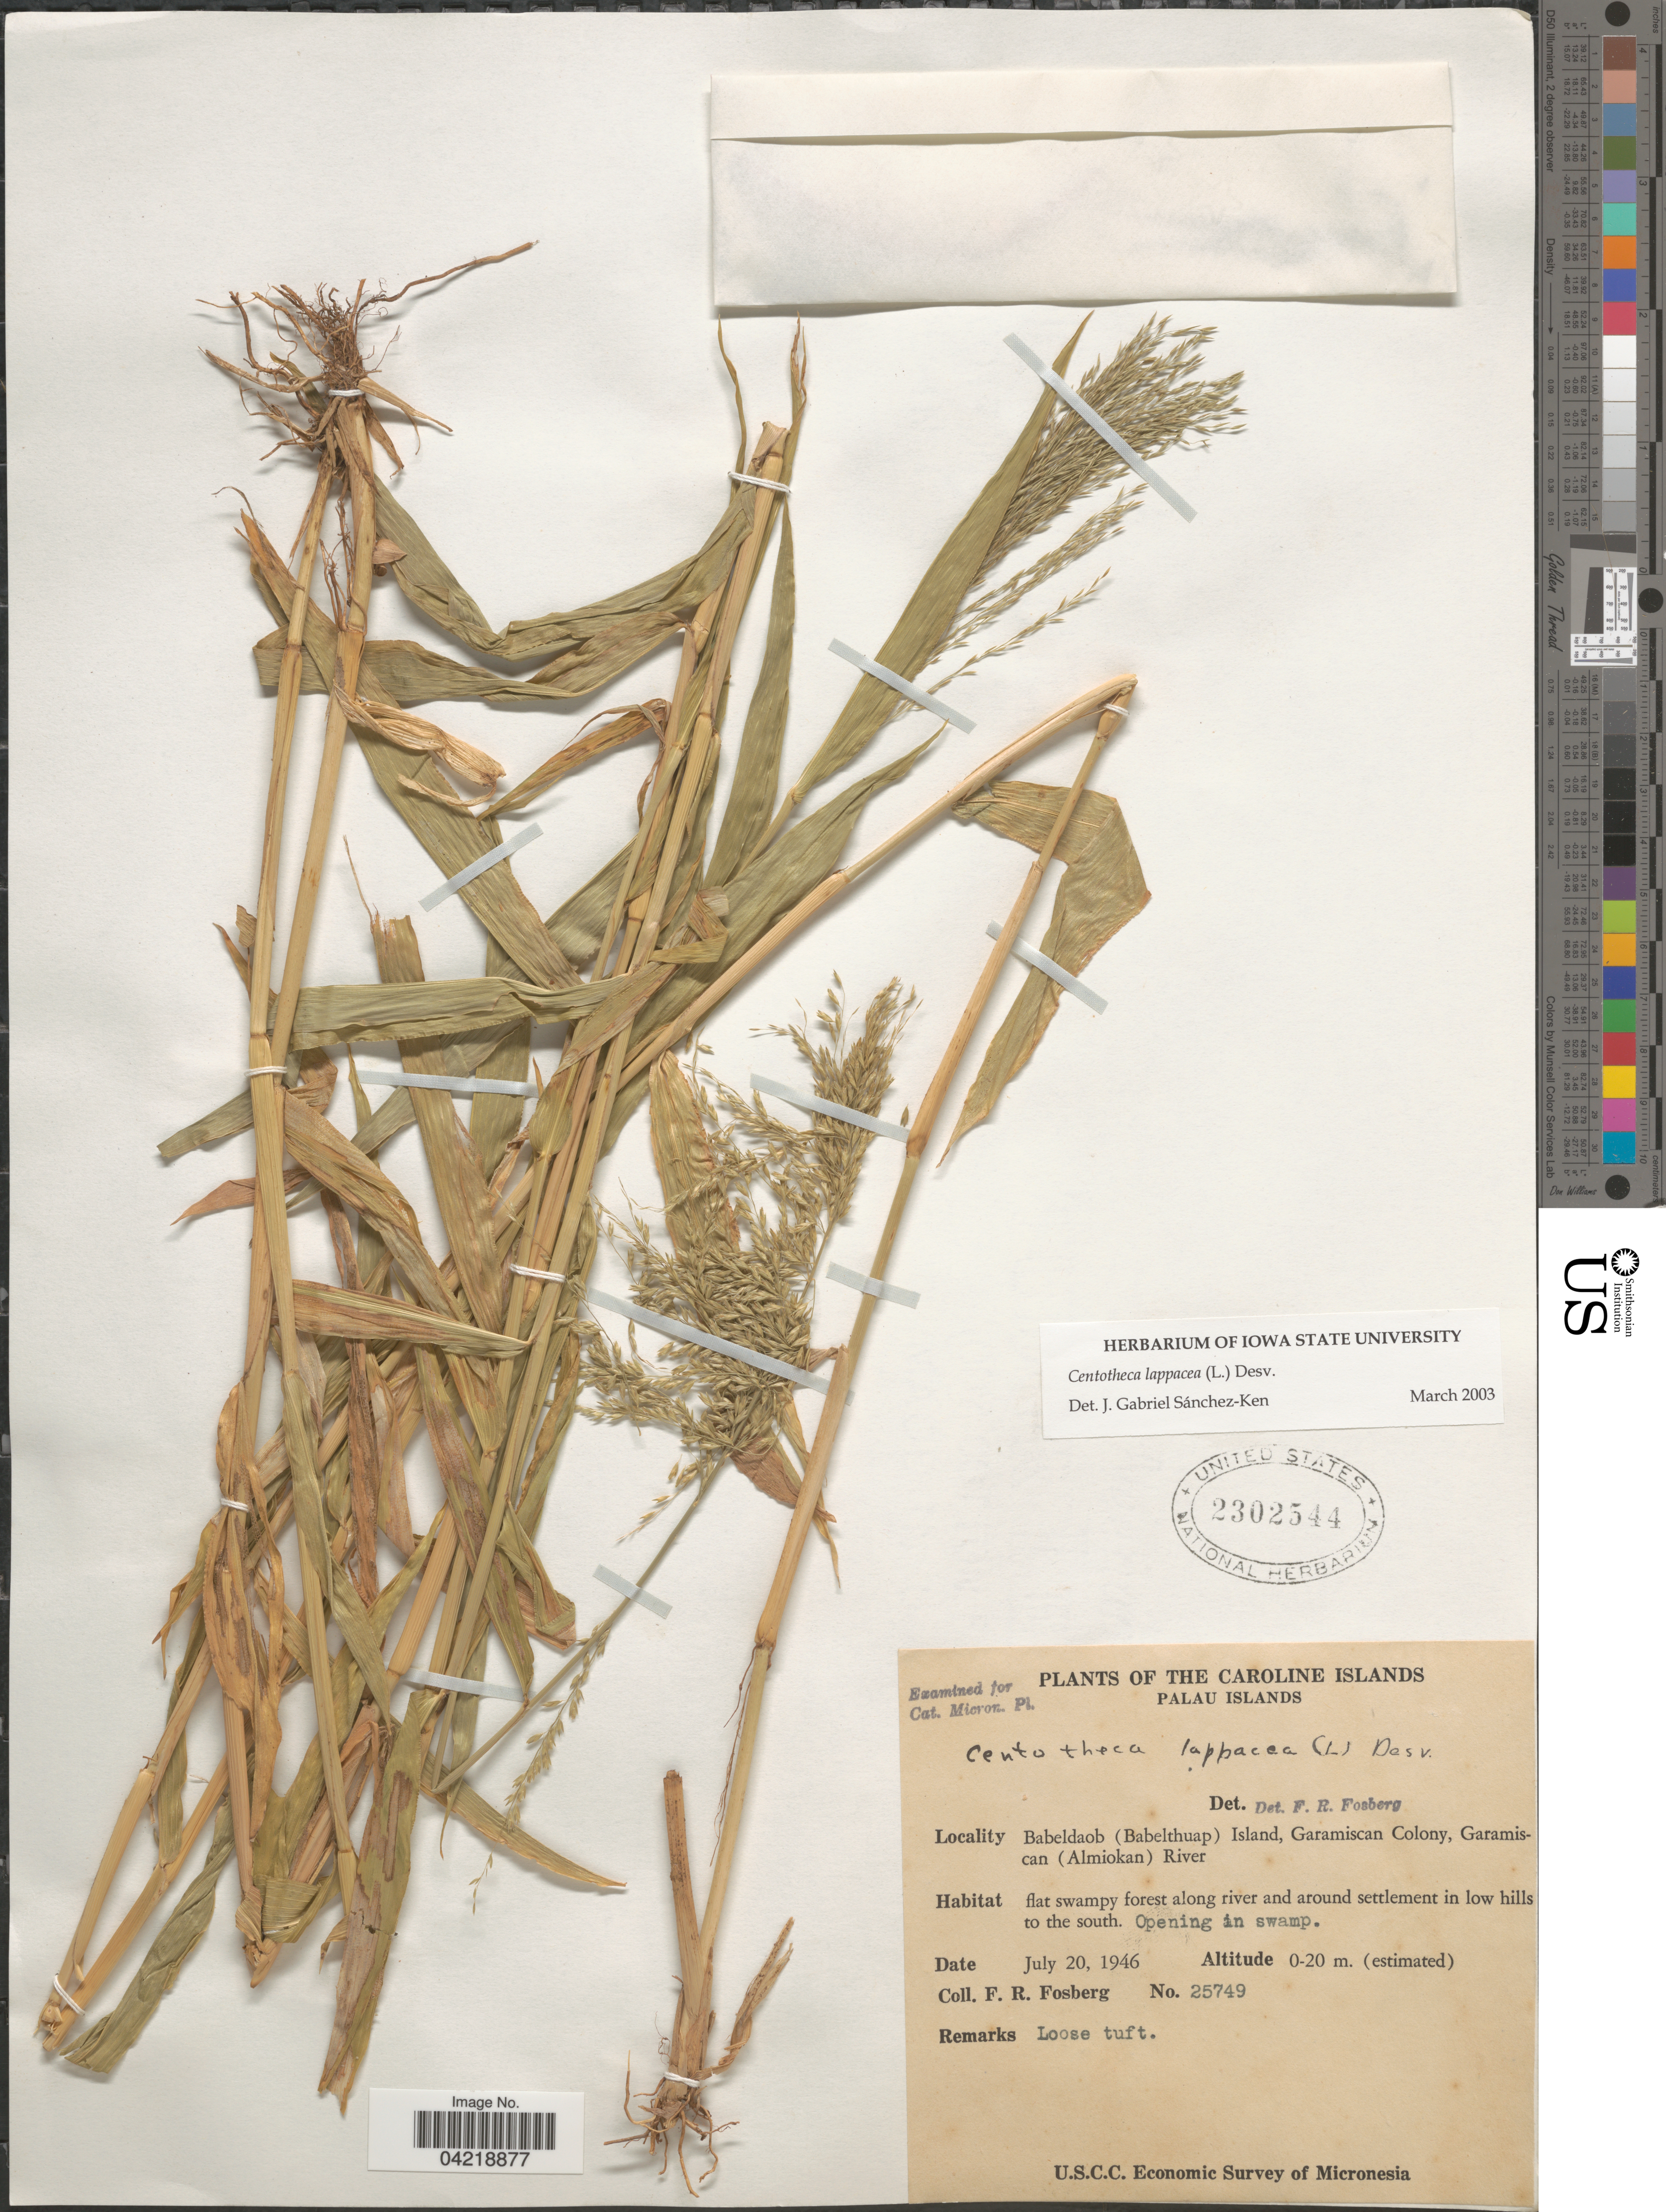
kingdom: Plantae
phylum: Tracheophyta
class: Liliopsida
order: Poales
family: Poaceae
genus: Centotheca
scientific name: Centotheca lappacea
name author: (L.) Desv.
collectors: F. R. Fosberg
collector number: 25749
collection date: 1946-07-20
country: Palau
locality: Caroline Islands. Palau Islands. Babeldaob (Babelthuap) Island, Garamiscan Colony, Garamiscan (Almiokan) River. U. S. C. C. Economice Survey of Micronesia.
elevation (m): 0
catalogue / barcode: US 2302544